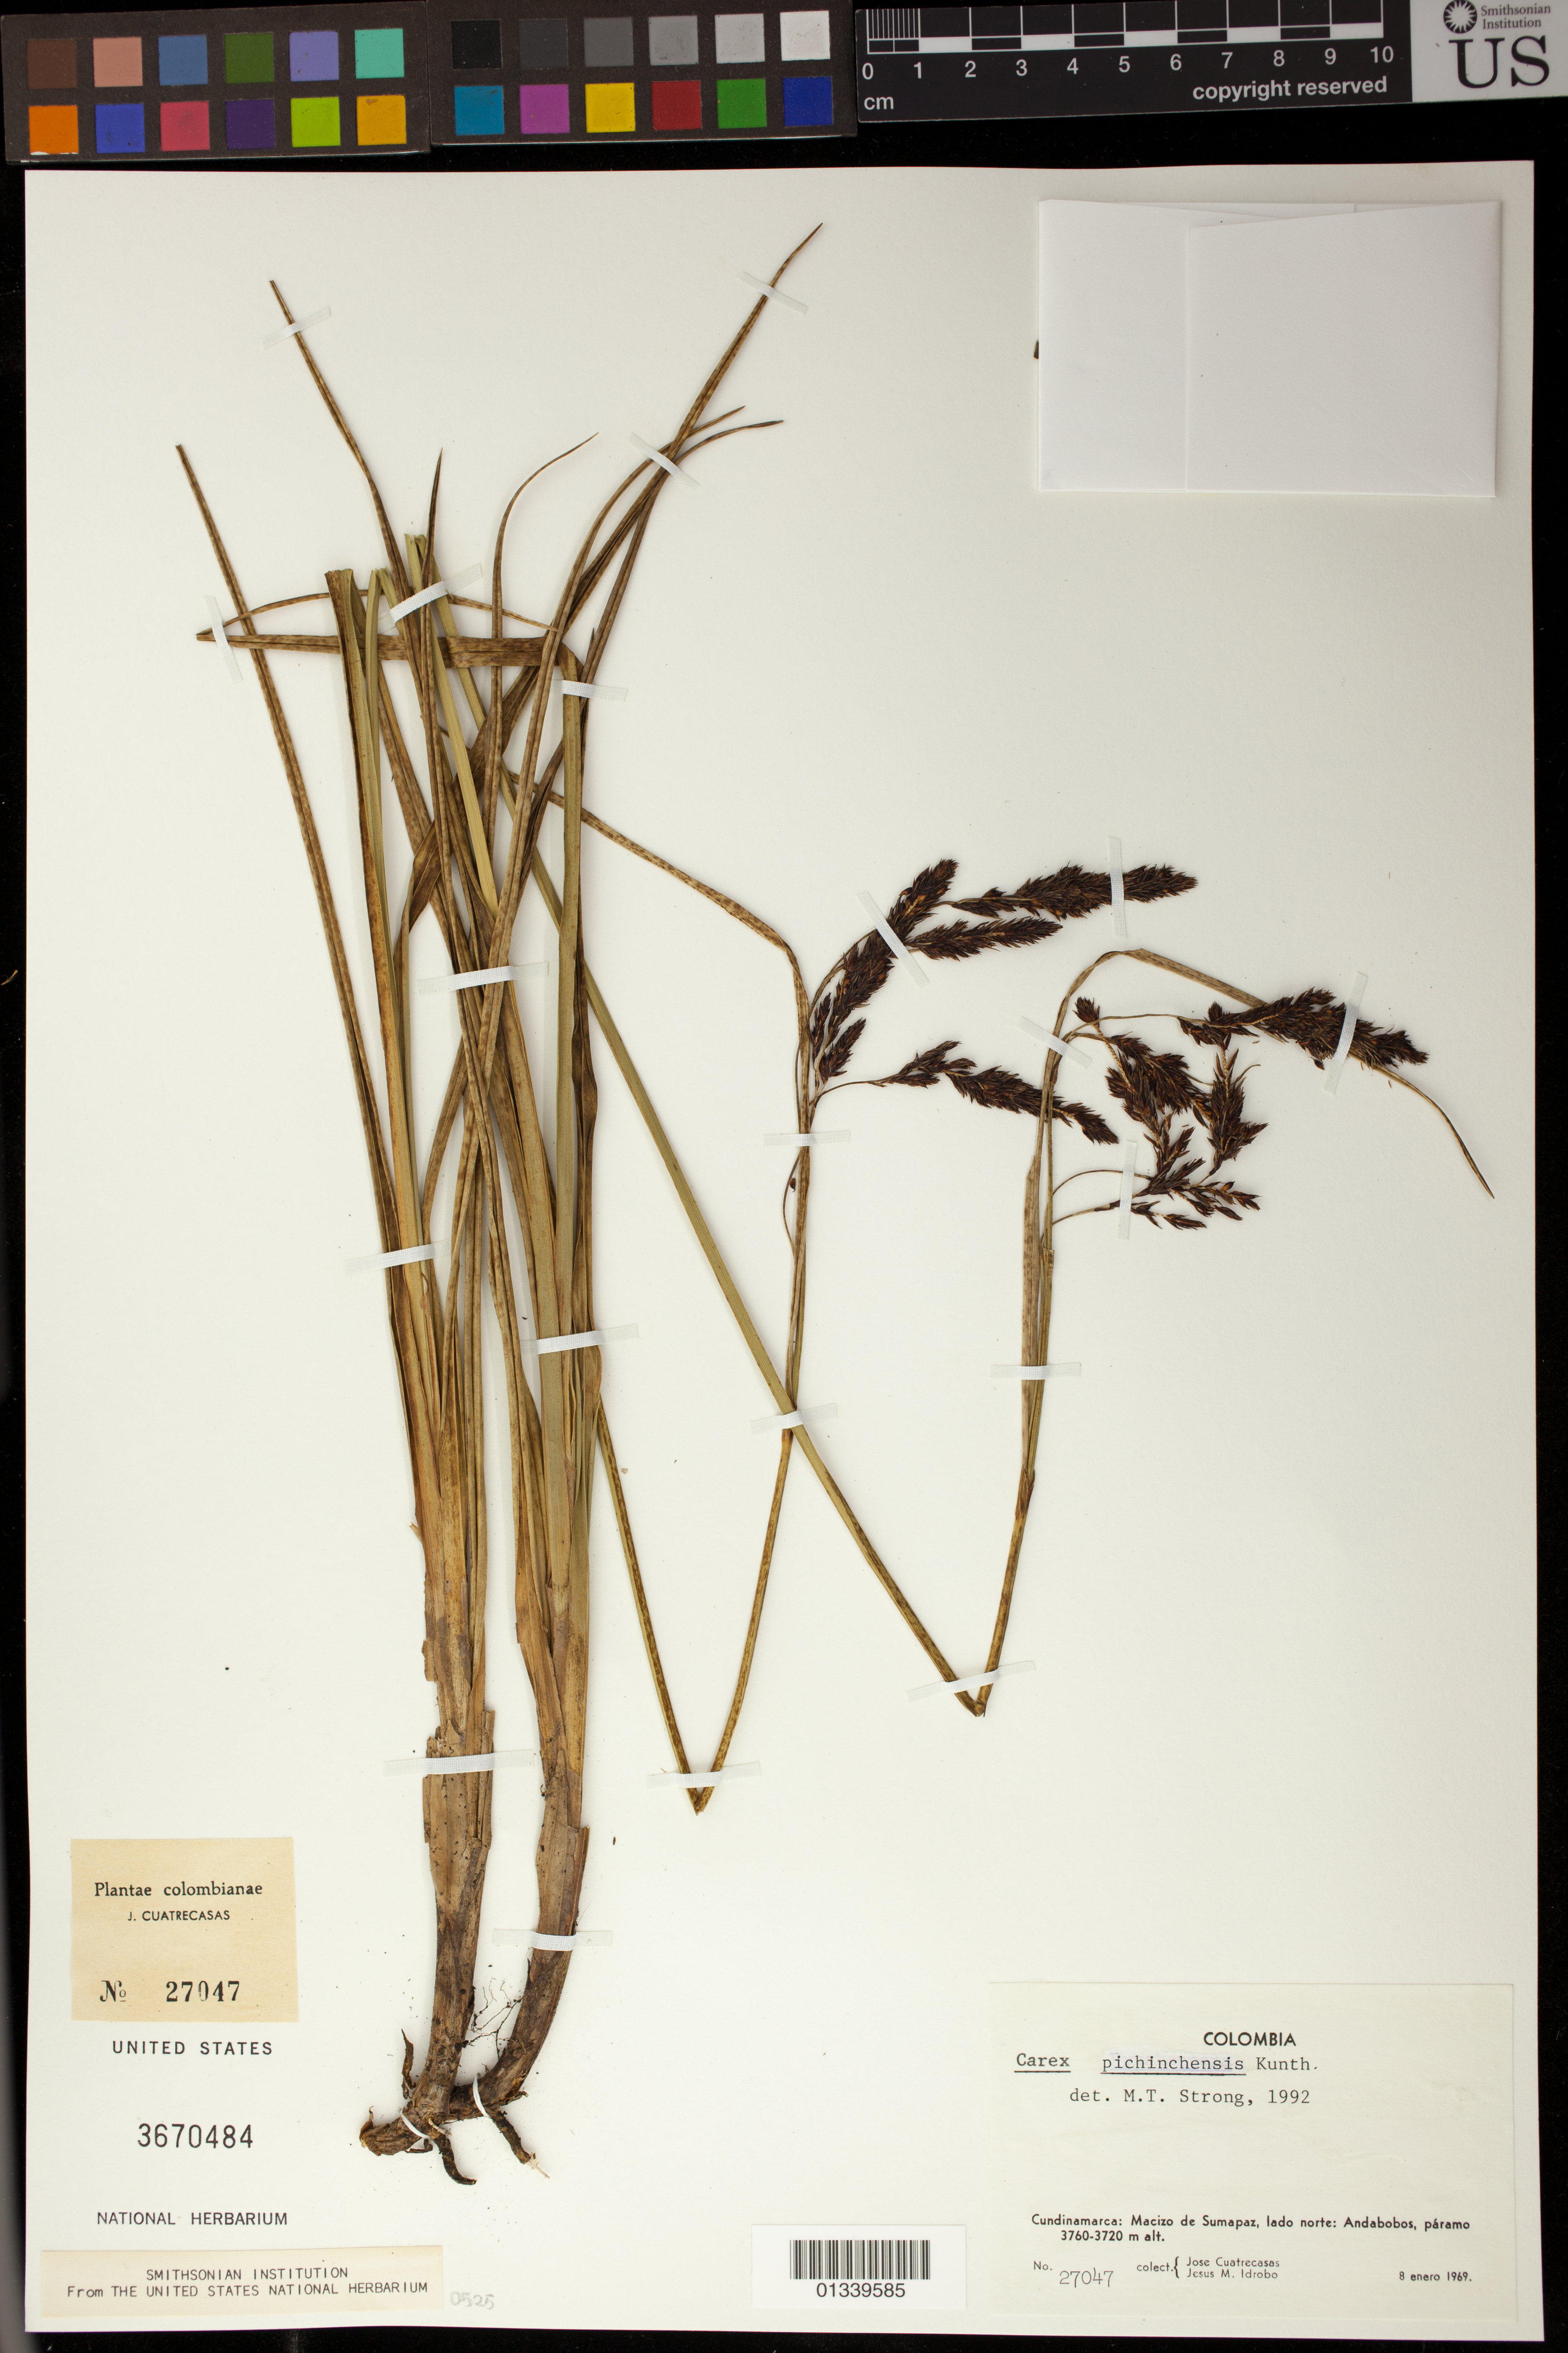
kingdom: Plantae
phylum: Tracheophyta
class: Liliopsida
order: Poales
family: Cyperaceae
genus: Carex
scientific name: Carex pichinchensis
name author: Kunth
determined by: Strong, M. T., (US), Smithsonian Institution - National Museum of Natural History (UNITED STATES)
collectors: J. Cuatrecasas & J. M. Idrobo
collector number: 27047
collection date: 1969-01-08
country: Colombia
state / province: Cundinamarca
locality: Macizo de Bogota-Macizo de Sumapaz, lado norte: Andabobos.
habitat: Paramo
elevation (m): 3720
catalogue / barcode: US 3670484